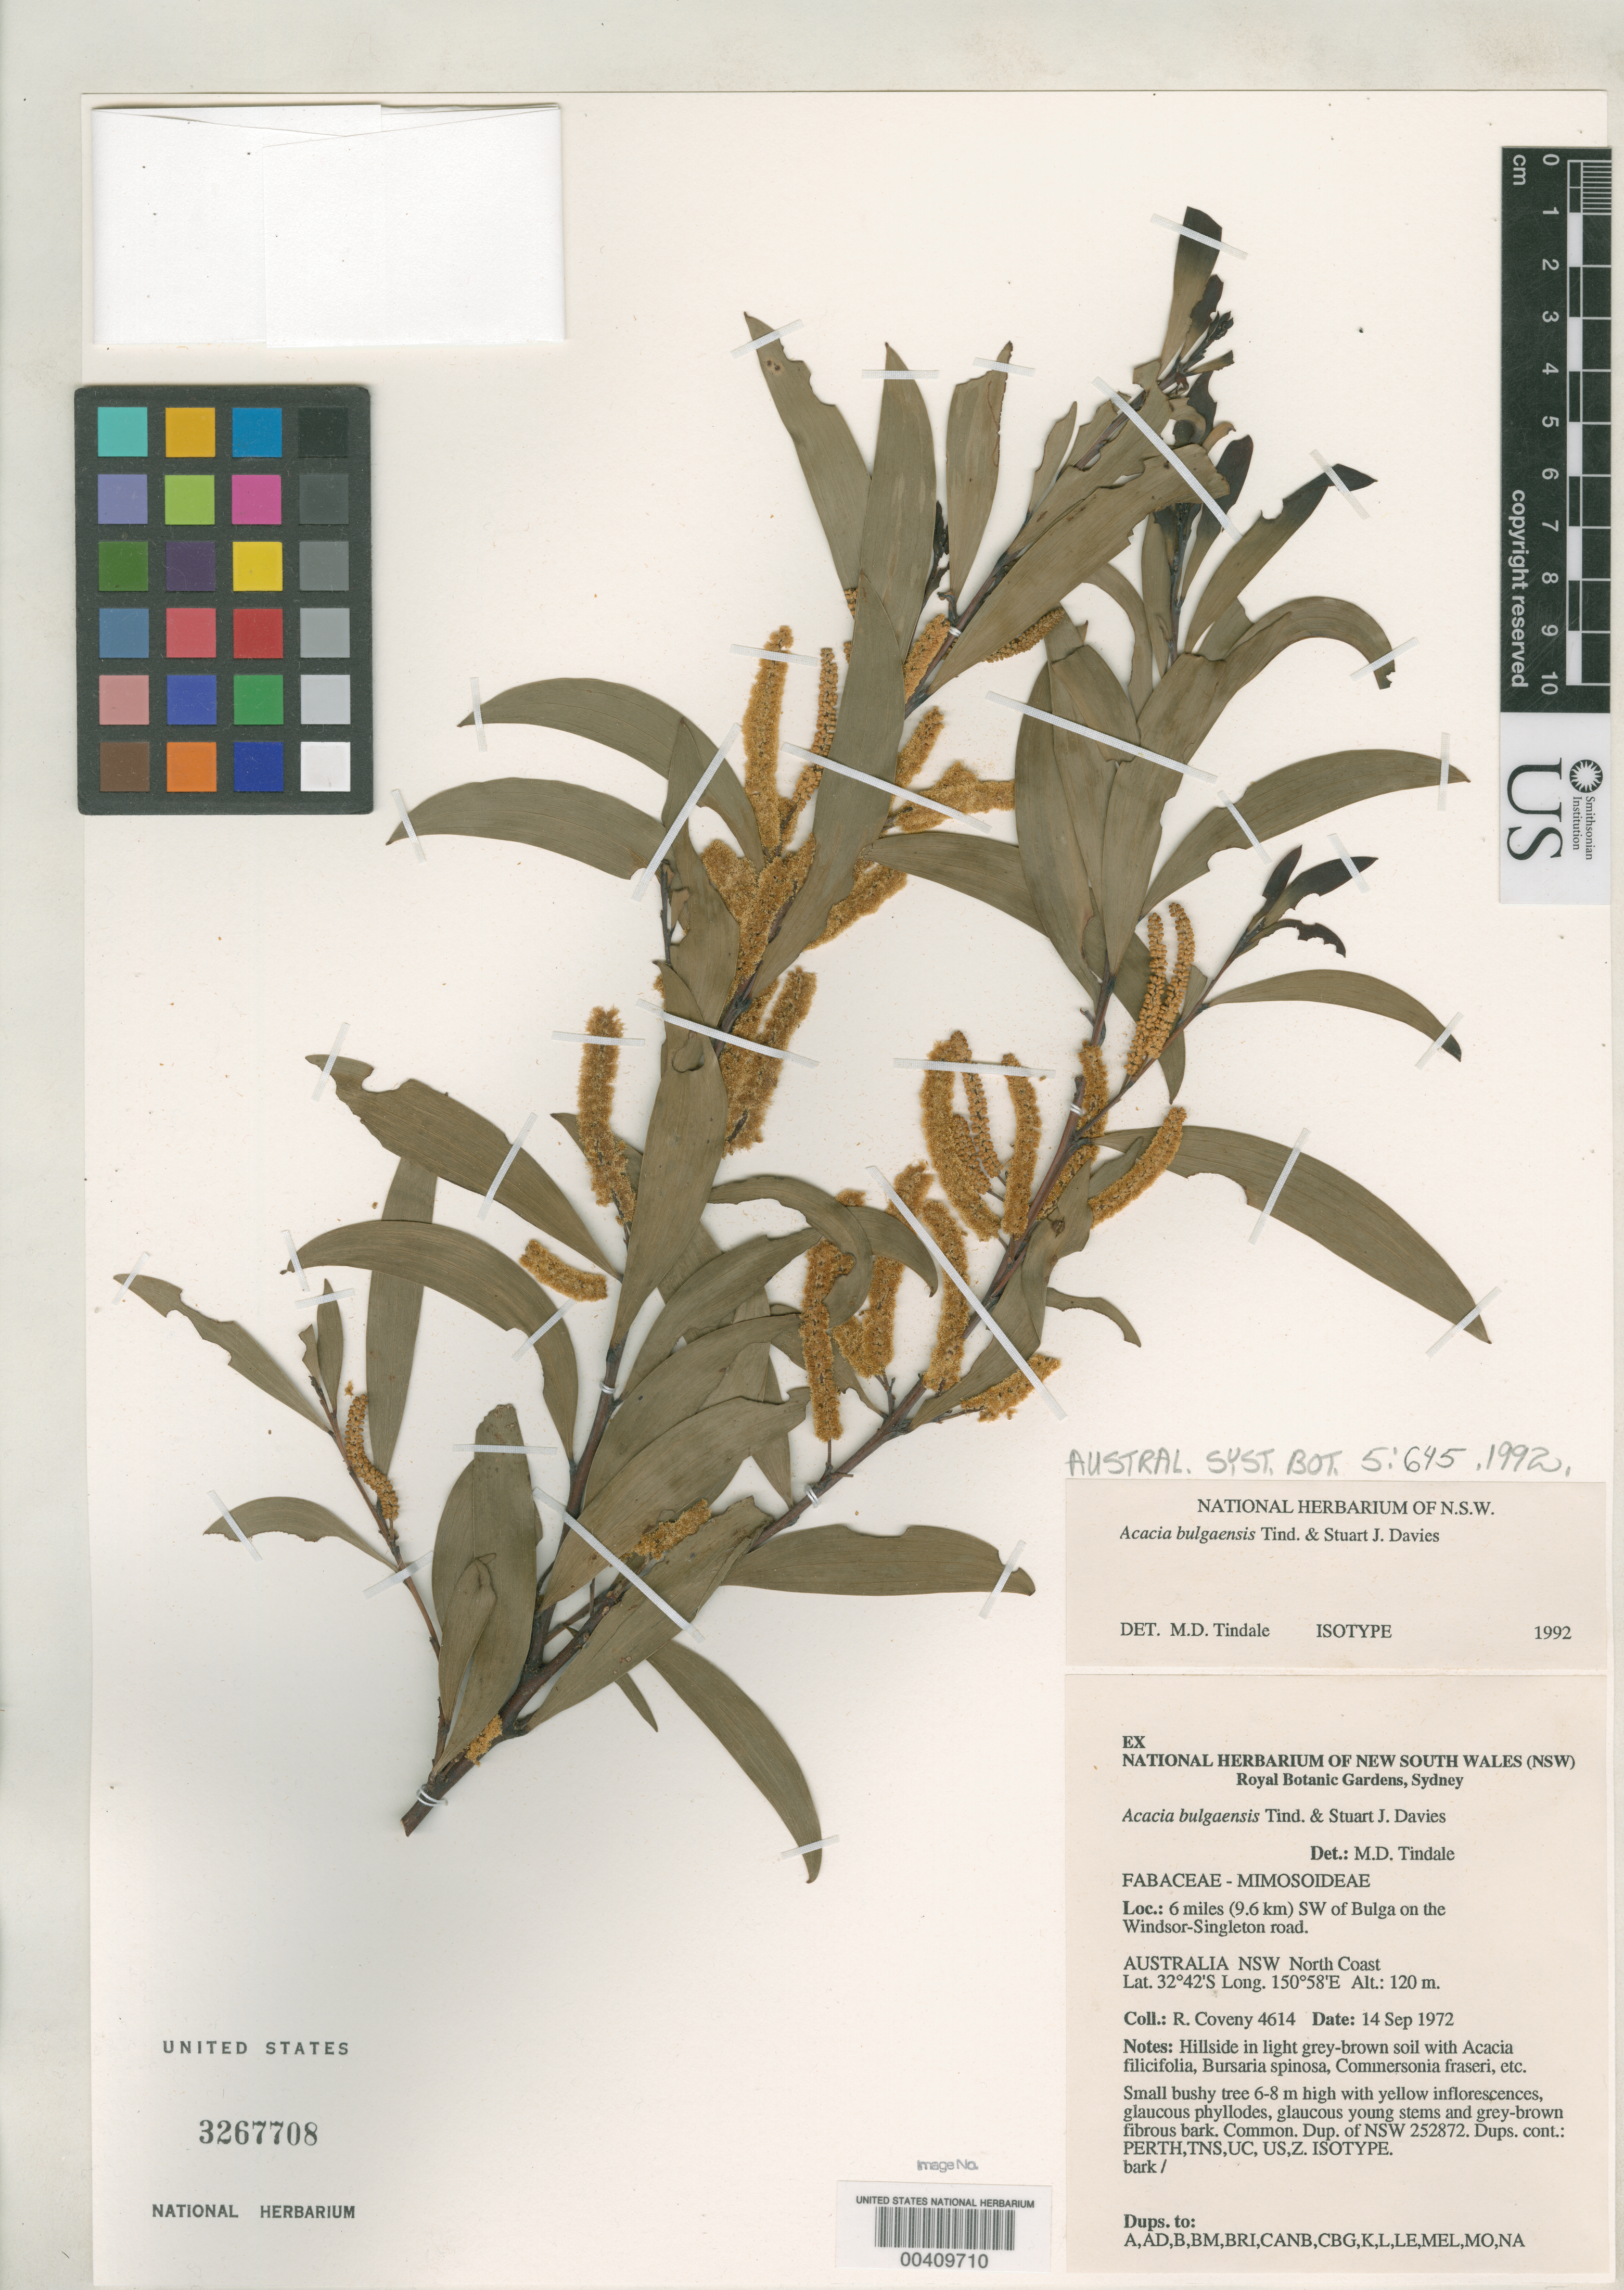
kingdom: Plantae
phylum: Tracheophyta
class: Magnoliopsida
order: Fabales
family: Fabaceae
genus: Acacia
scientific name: Acacia bulgaensis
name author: Tindale & S.J. Davies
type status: Isotype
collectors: R. Coveny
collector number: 4614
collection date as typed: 14 Sep 1972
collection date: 1972-09-14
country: Australia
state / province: New South Wales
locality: North coast, 6 mi (9.6 km) SW of Bulga on Windsor-Singleton road.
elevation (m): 120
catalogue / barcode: US 3267708